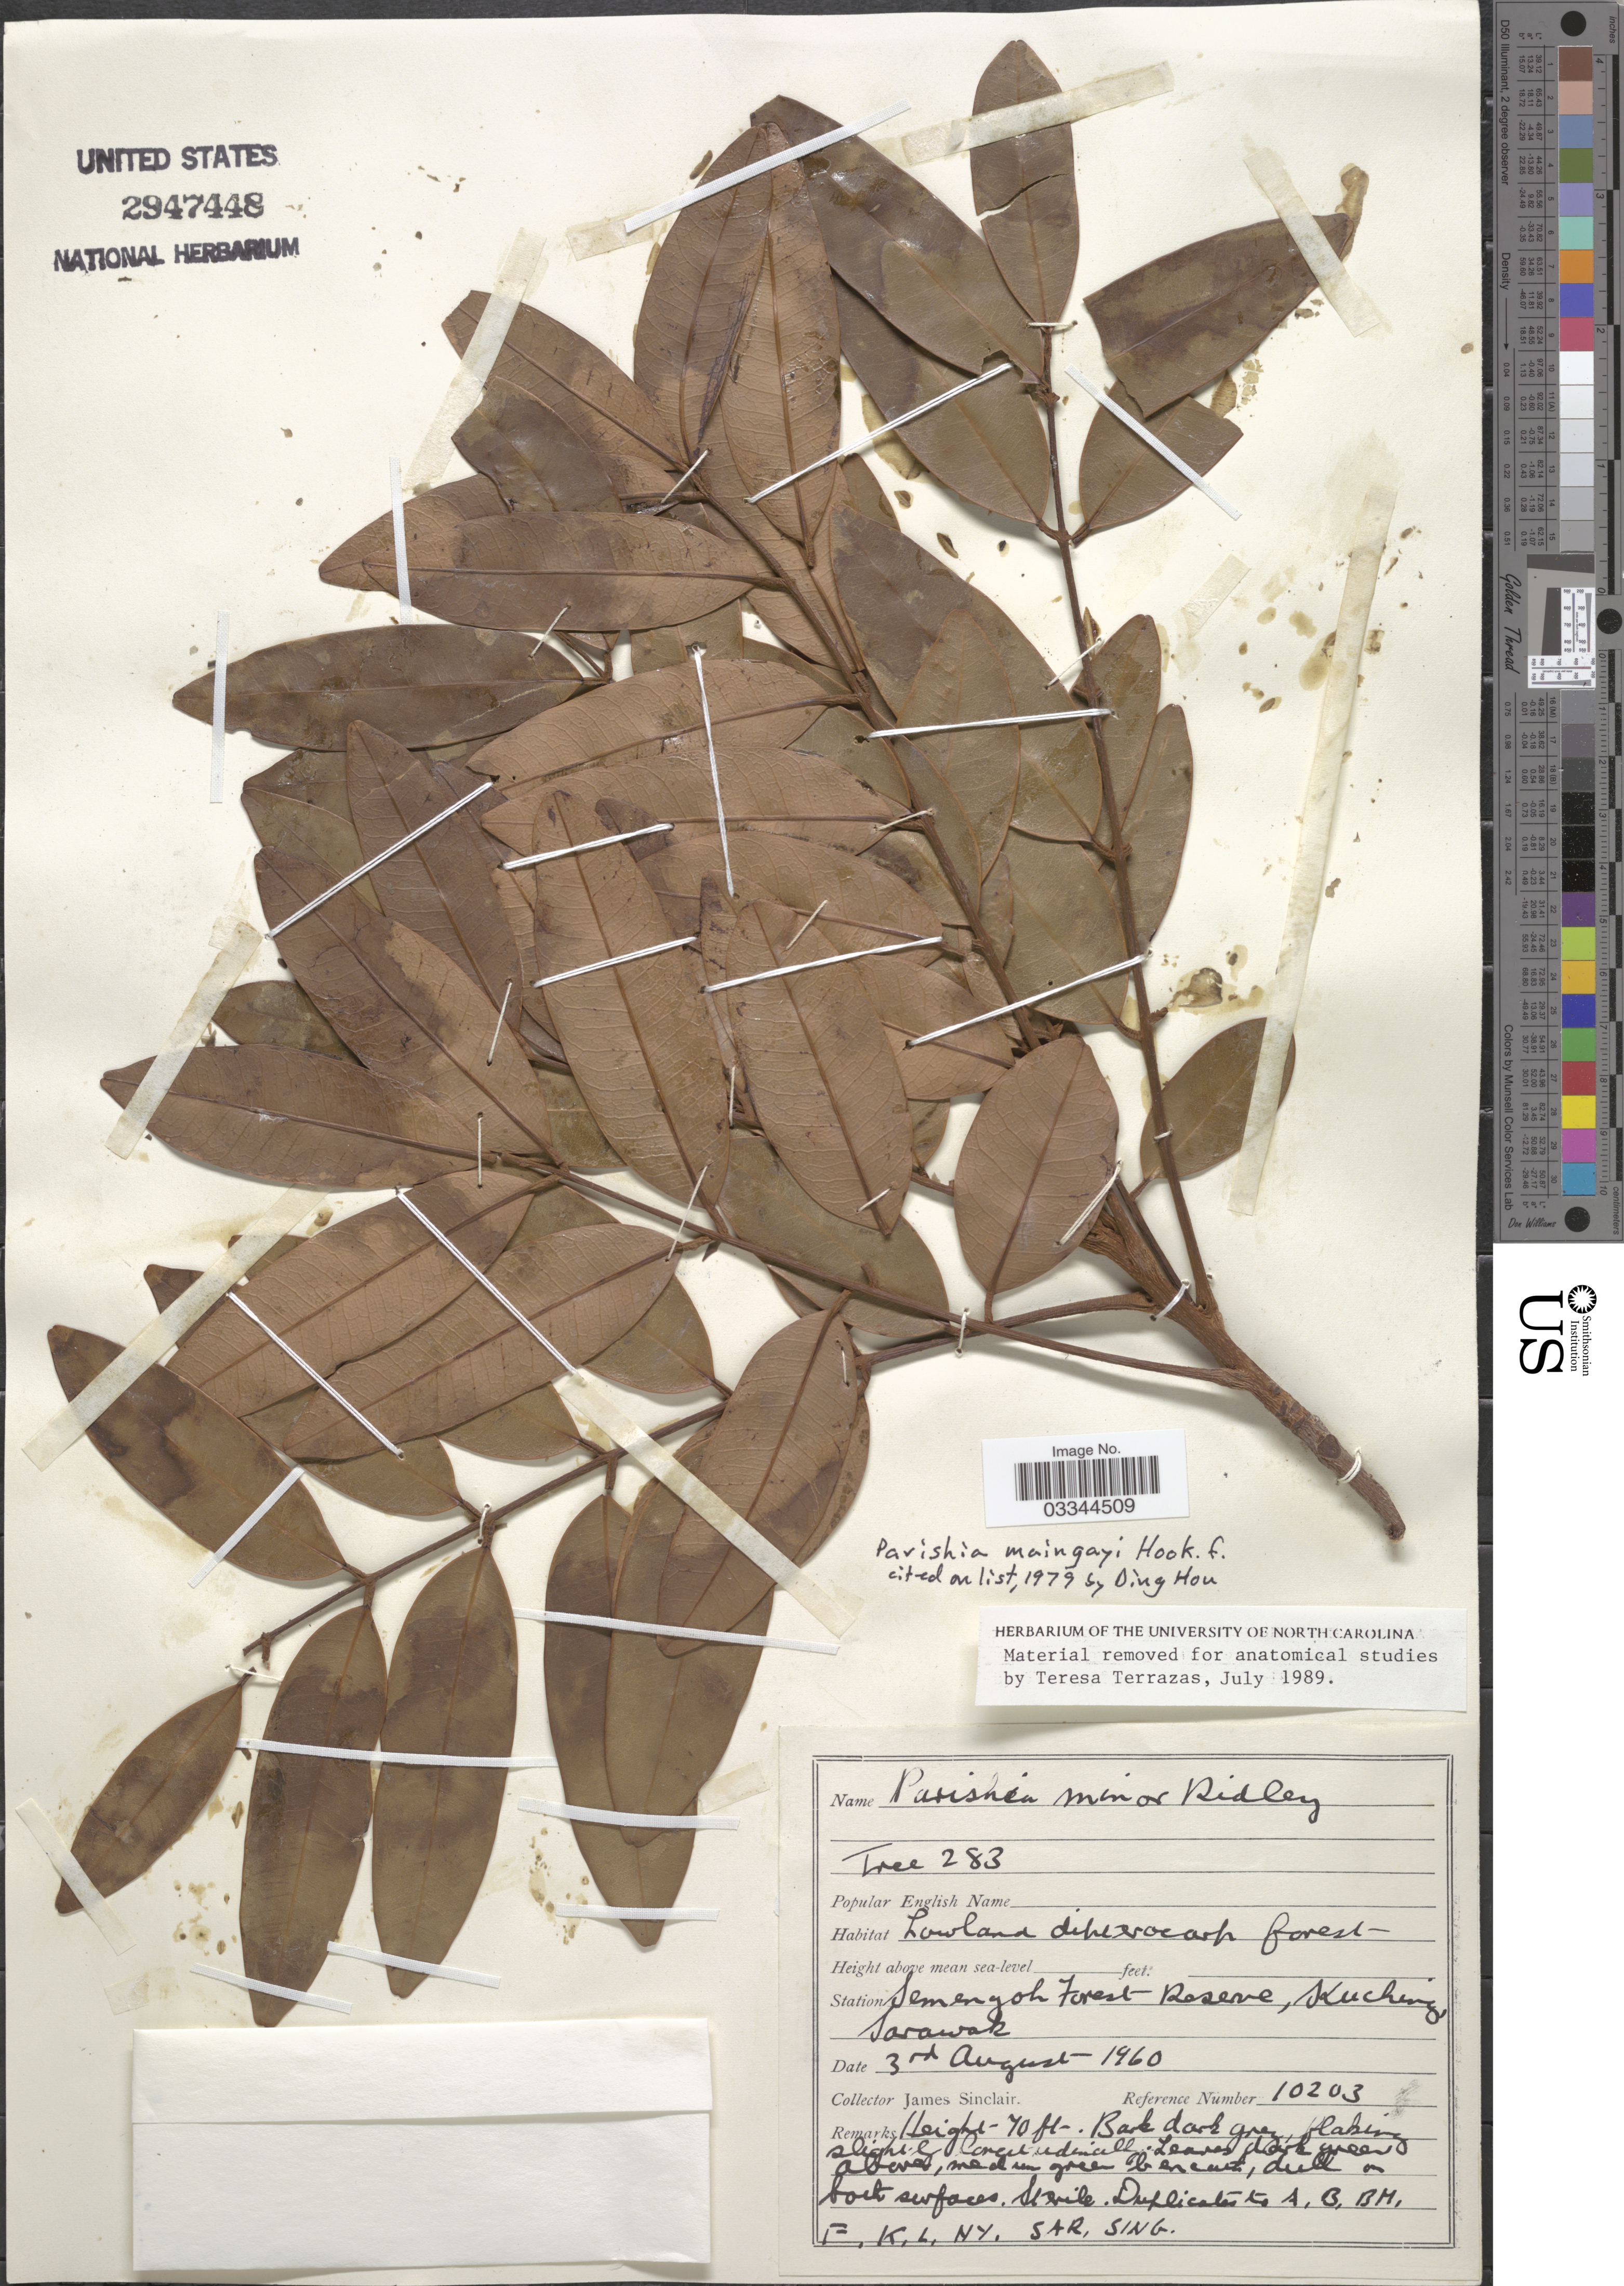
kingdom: Plantae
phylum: Tracheophyta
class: Magnoliopsida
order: Sapindales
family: Anacardiaceae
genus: Parishia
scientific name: Parishia maingayi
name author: Hook. f.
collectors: J. Sinclair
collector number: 10203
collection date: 1960-08-03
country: Malaysia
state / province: Sarawak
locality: Station Semengoh Forest Reserve, Kuching, Sarawak.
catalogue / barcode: US 2947448